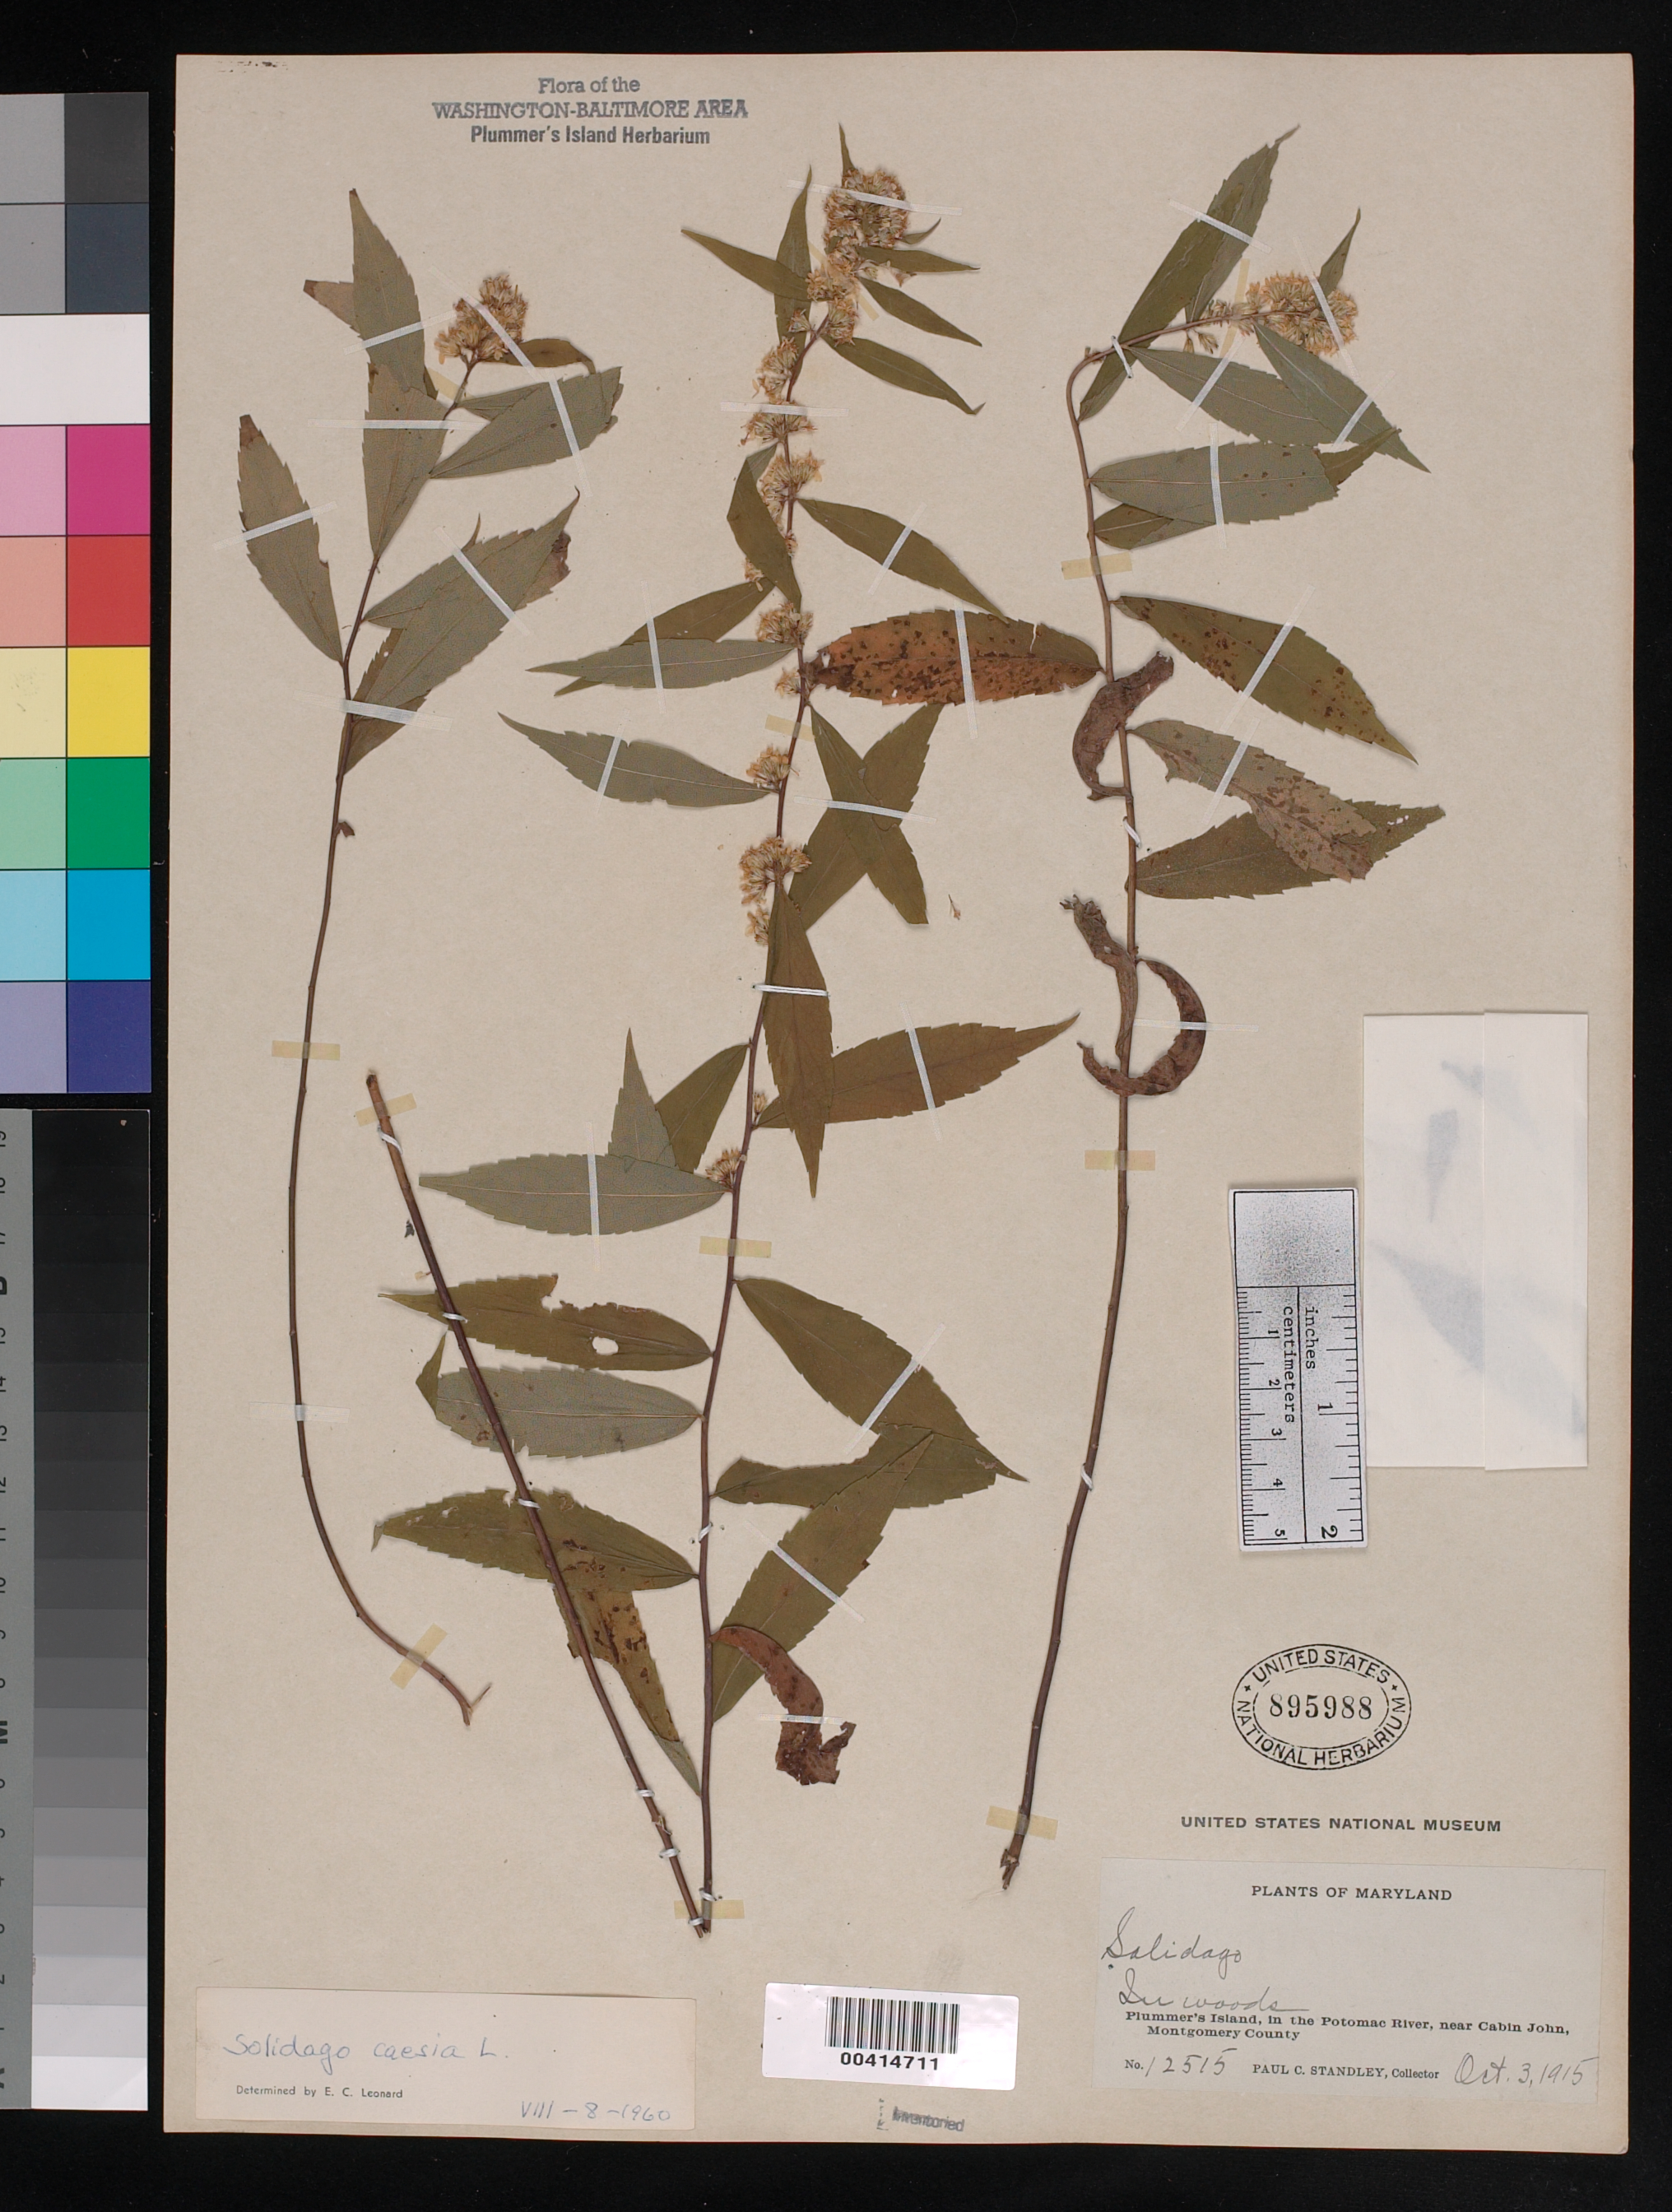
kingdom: Plantae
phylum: Tracheophyta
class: Magnoliopsida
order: Asterales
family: Asteraceae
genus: Solidago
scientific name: Solidago caesia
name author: L.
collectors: P. C. Standley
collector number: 12515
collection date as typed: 03 Oct 1915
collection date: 1915-10-03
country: United States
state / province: Maryland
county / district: Montgomery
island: Plummers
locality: Plummer's Island C. & O. Canal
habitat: In woods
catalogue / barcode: US 895988